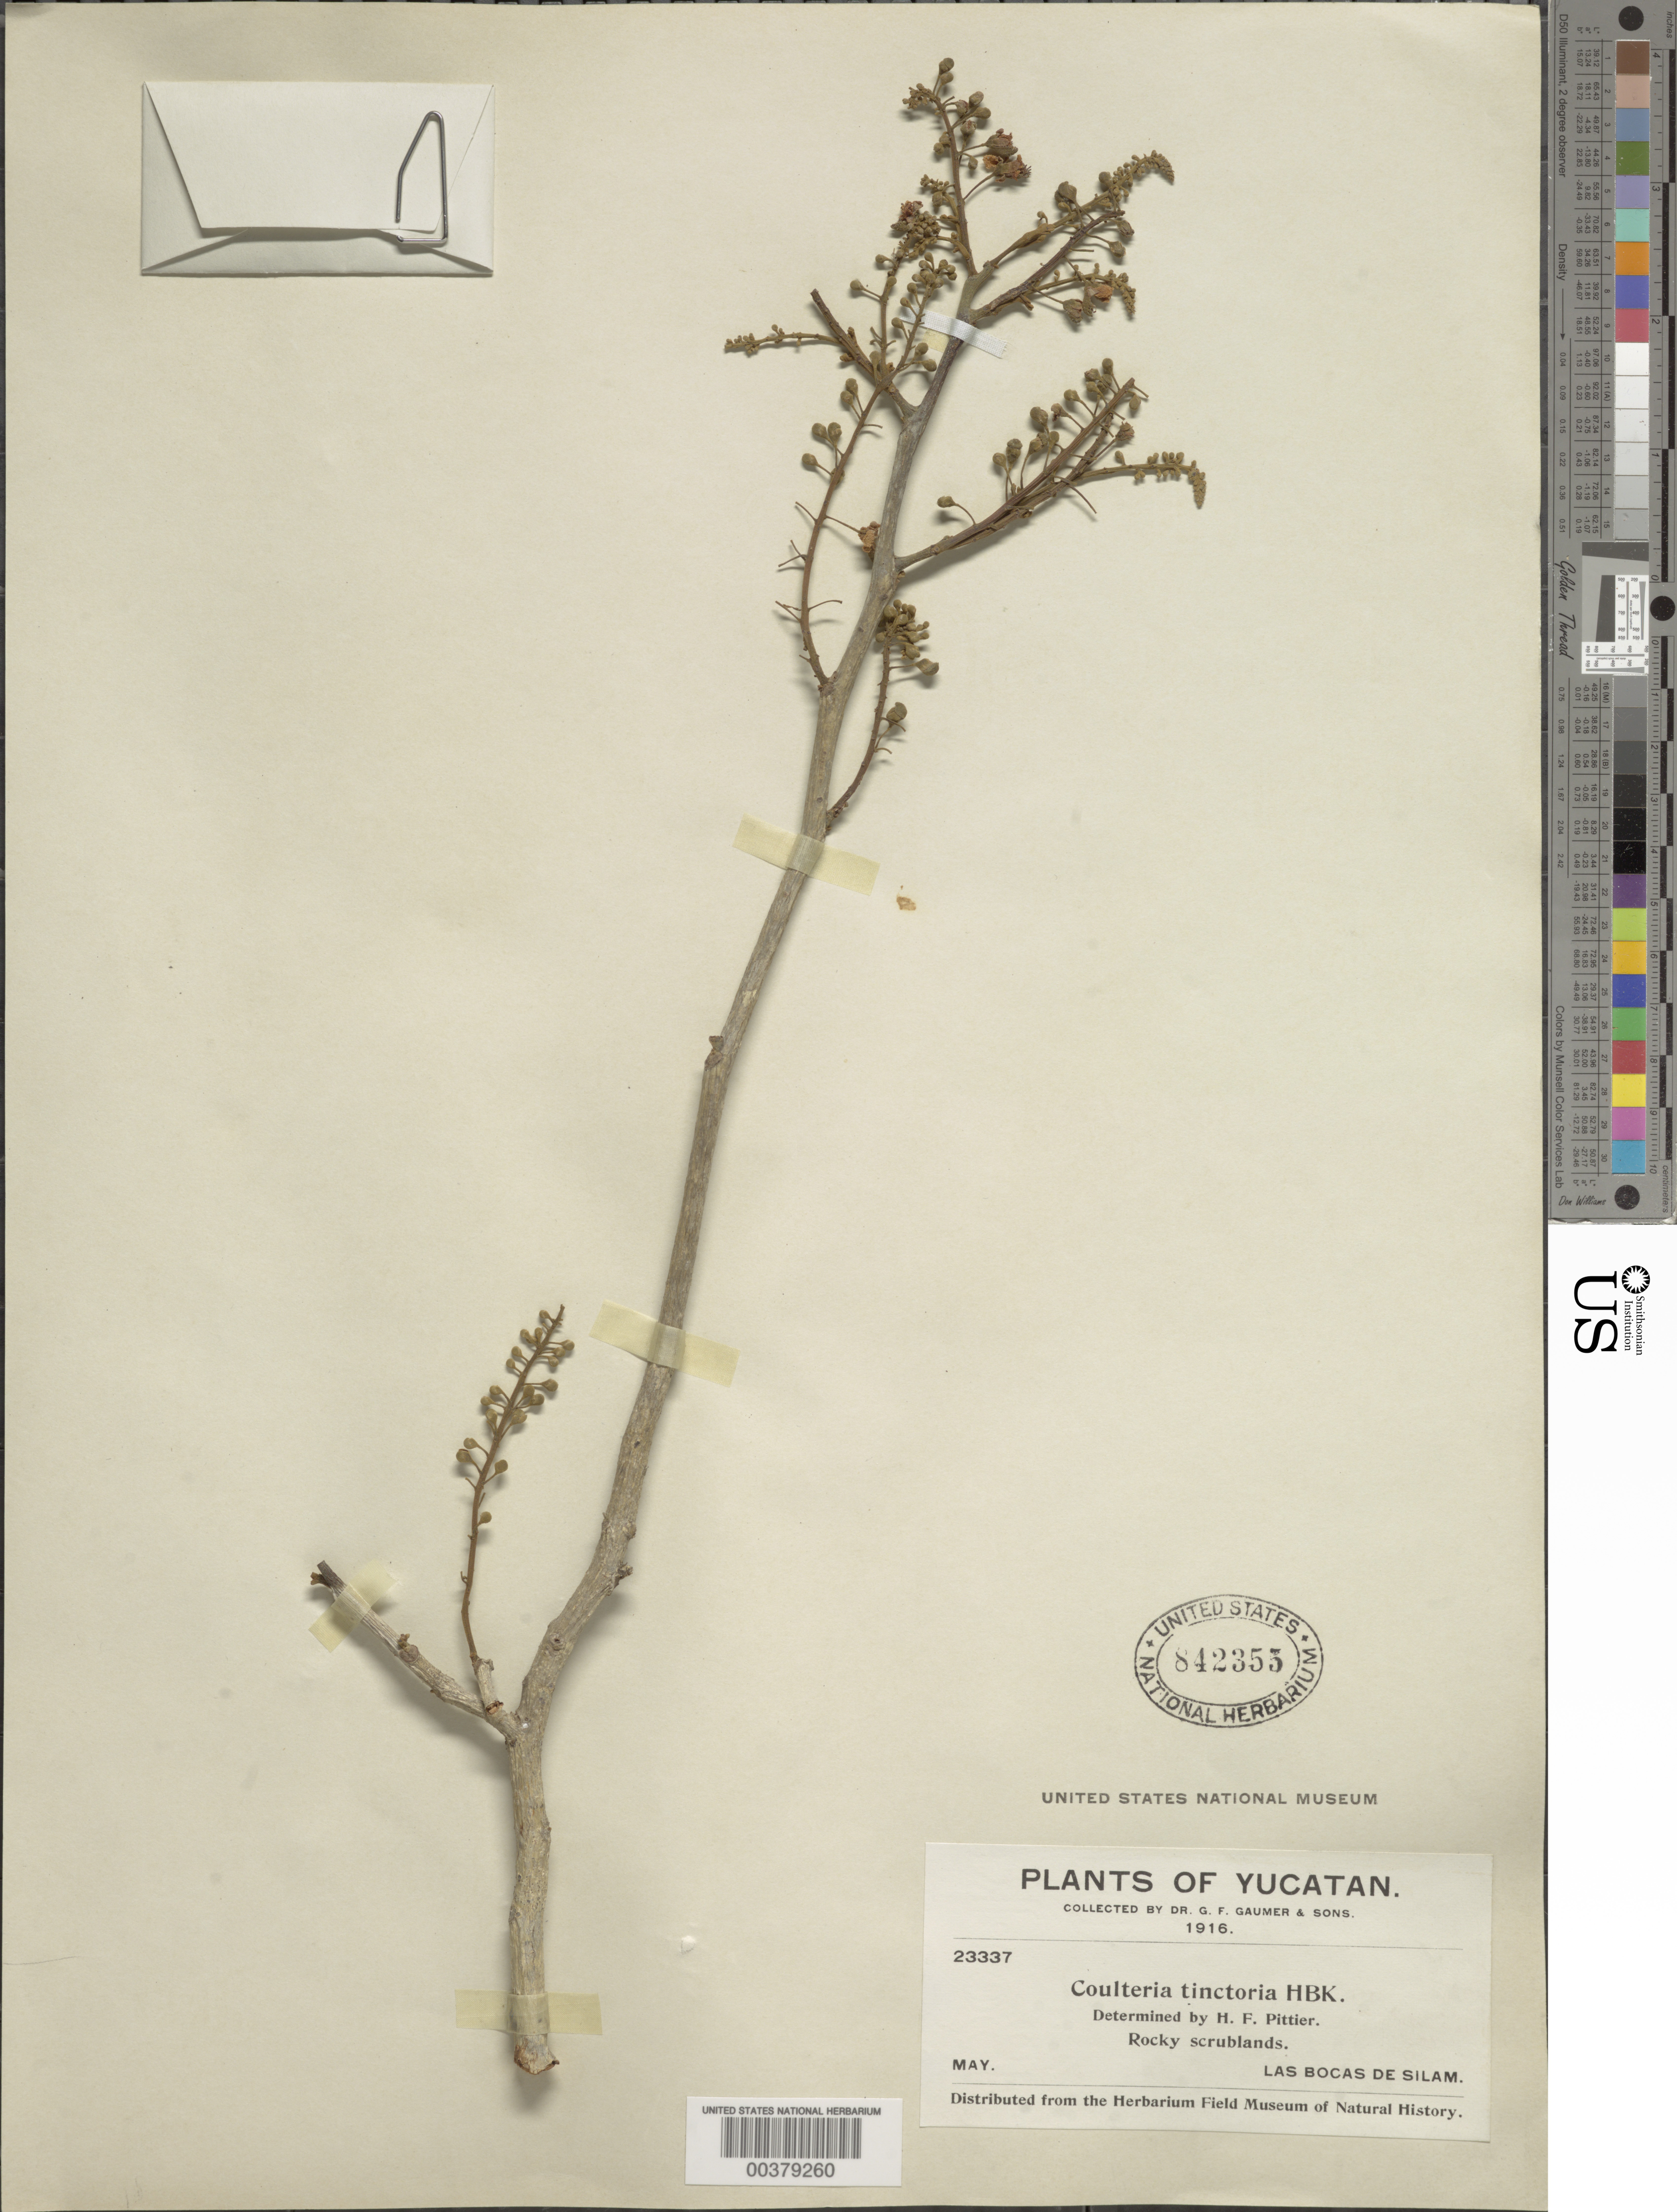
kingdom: Plantae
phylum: Tracheophyta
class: Magnoliopsida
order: Fabales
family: Fabaceae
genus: Coulteria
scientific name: Coulteria tinctoria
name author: Kunth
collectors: G. F. Gaumer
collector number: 23337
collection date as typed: May 1916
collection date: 1916-05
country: Mexico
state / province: Yucatán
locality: Las bocas de silam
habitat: Rocky scrublands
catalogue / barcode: US 842355